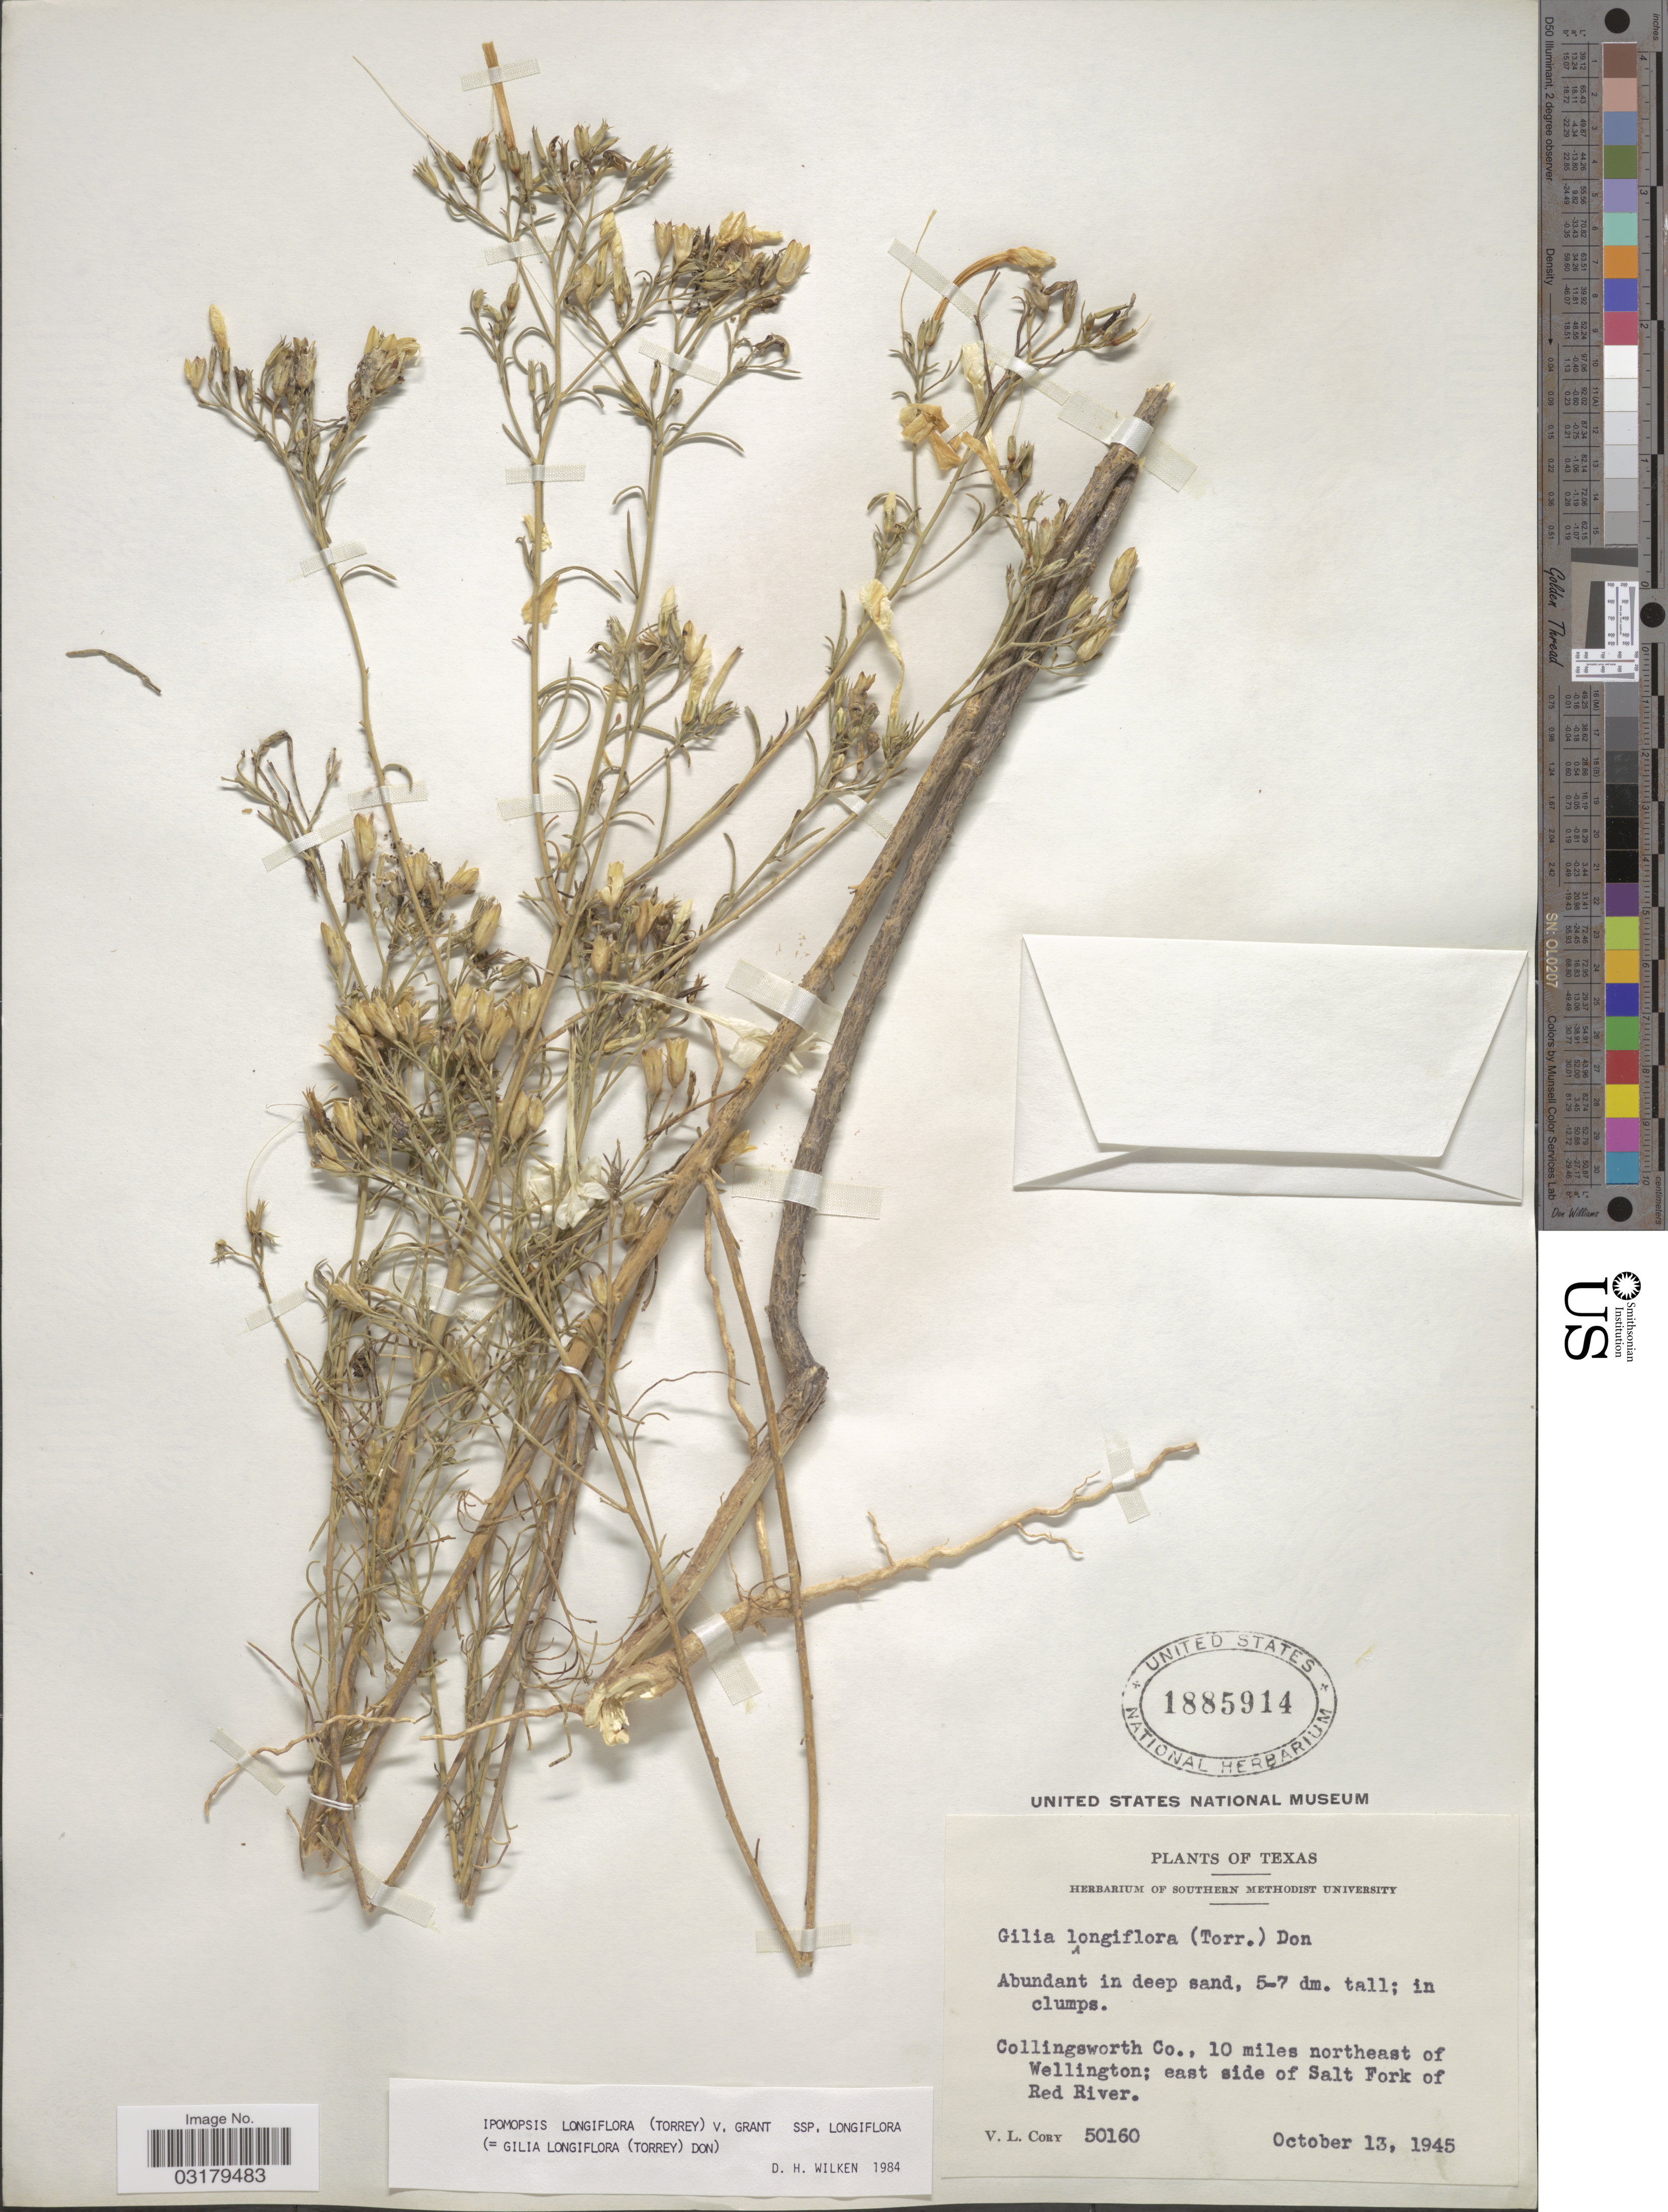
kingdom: Plantae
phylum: Tracheophyta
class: Magnoliopsida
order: Ericales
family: Polemoniaceae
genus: Ipomopsis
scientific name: Ipomopsis longiflora subsp. longiflora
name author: (Torr.) V.E. Grant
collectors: V. Cory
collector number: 50160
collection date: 1945-10-13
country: United States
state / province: Texas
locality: Collingsworth Co., 10 miles northeast of Wellington; east side of Salt Fork of Red River.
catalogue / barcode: US 1885914